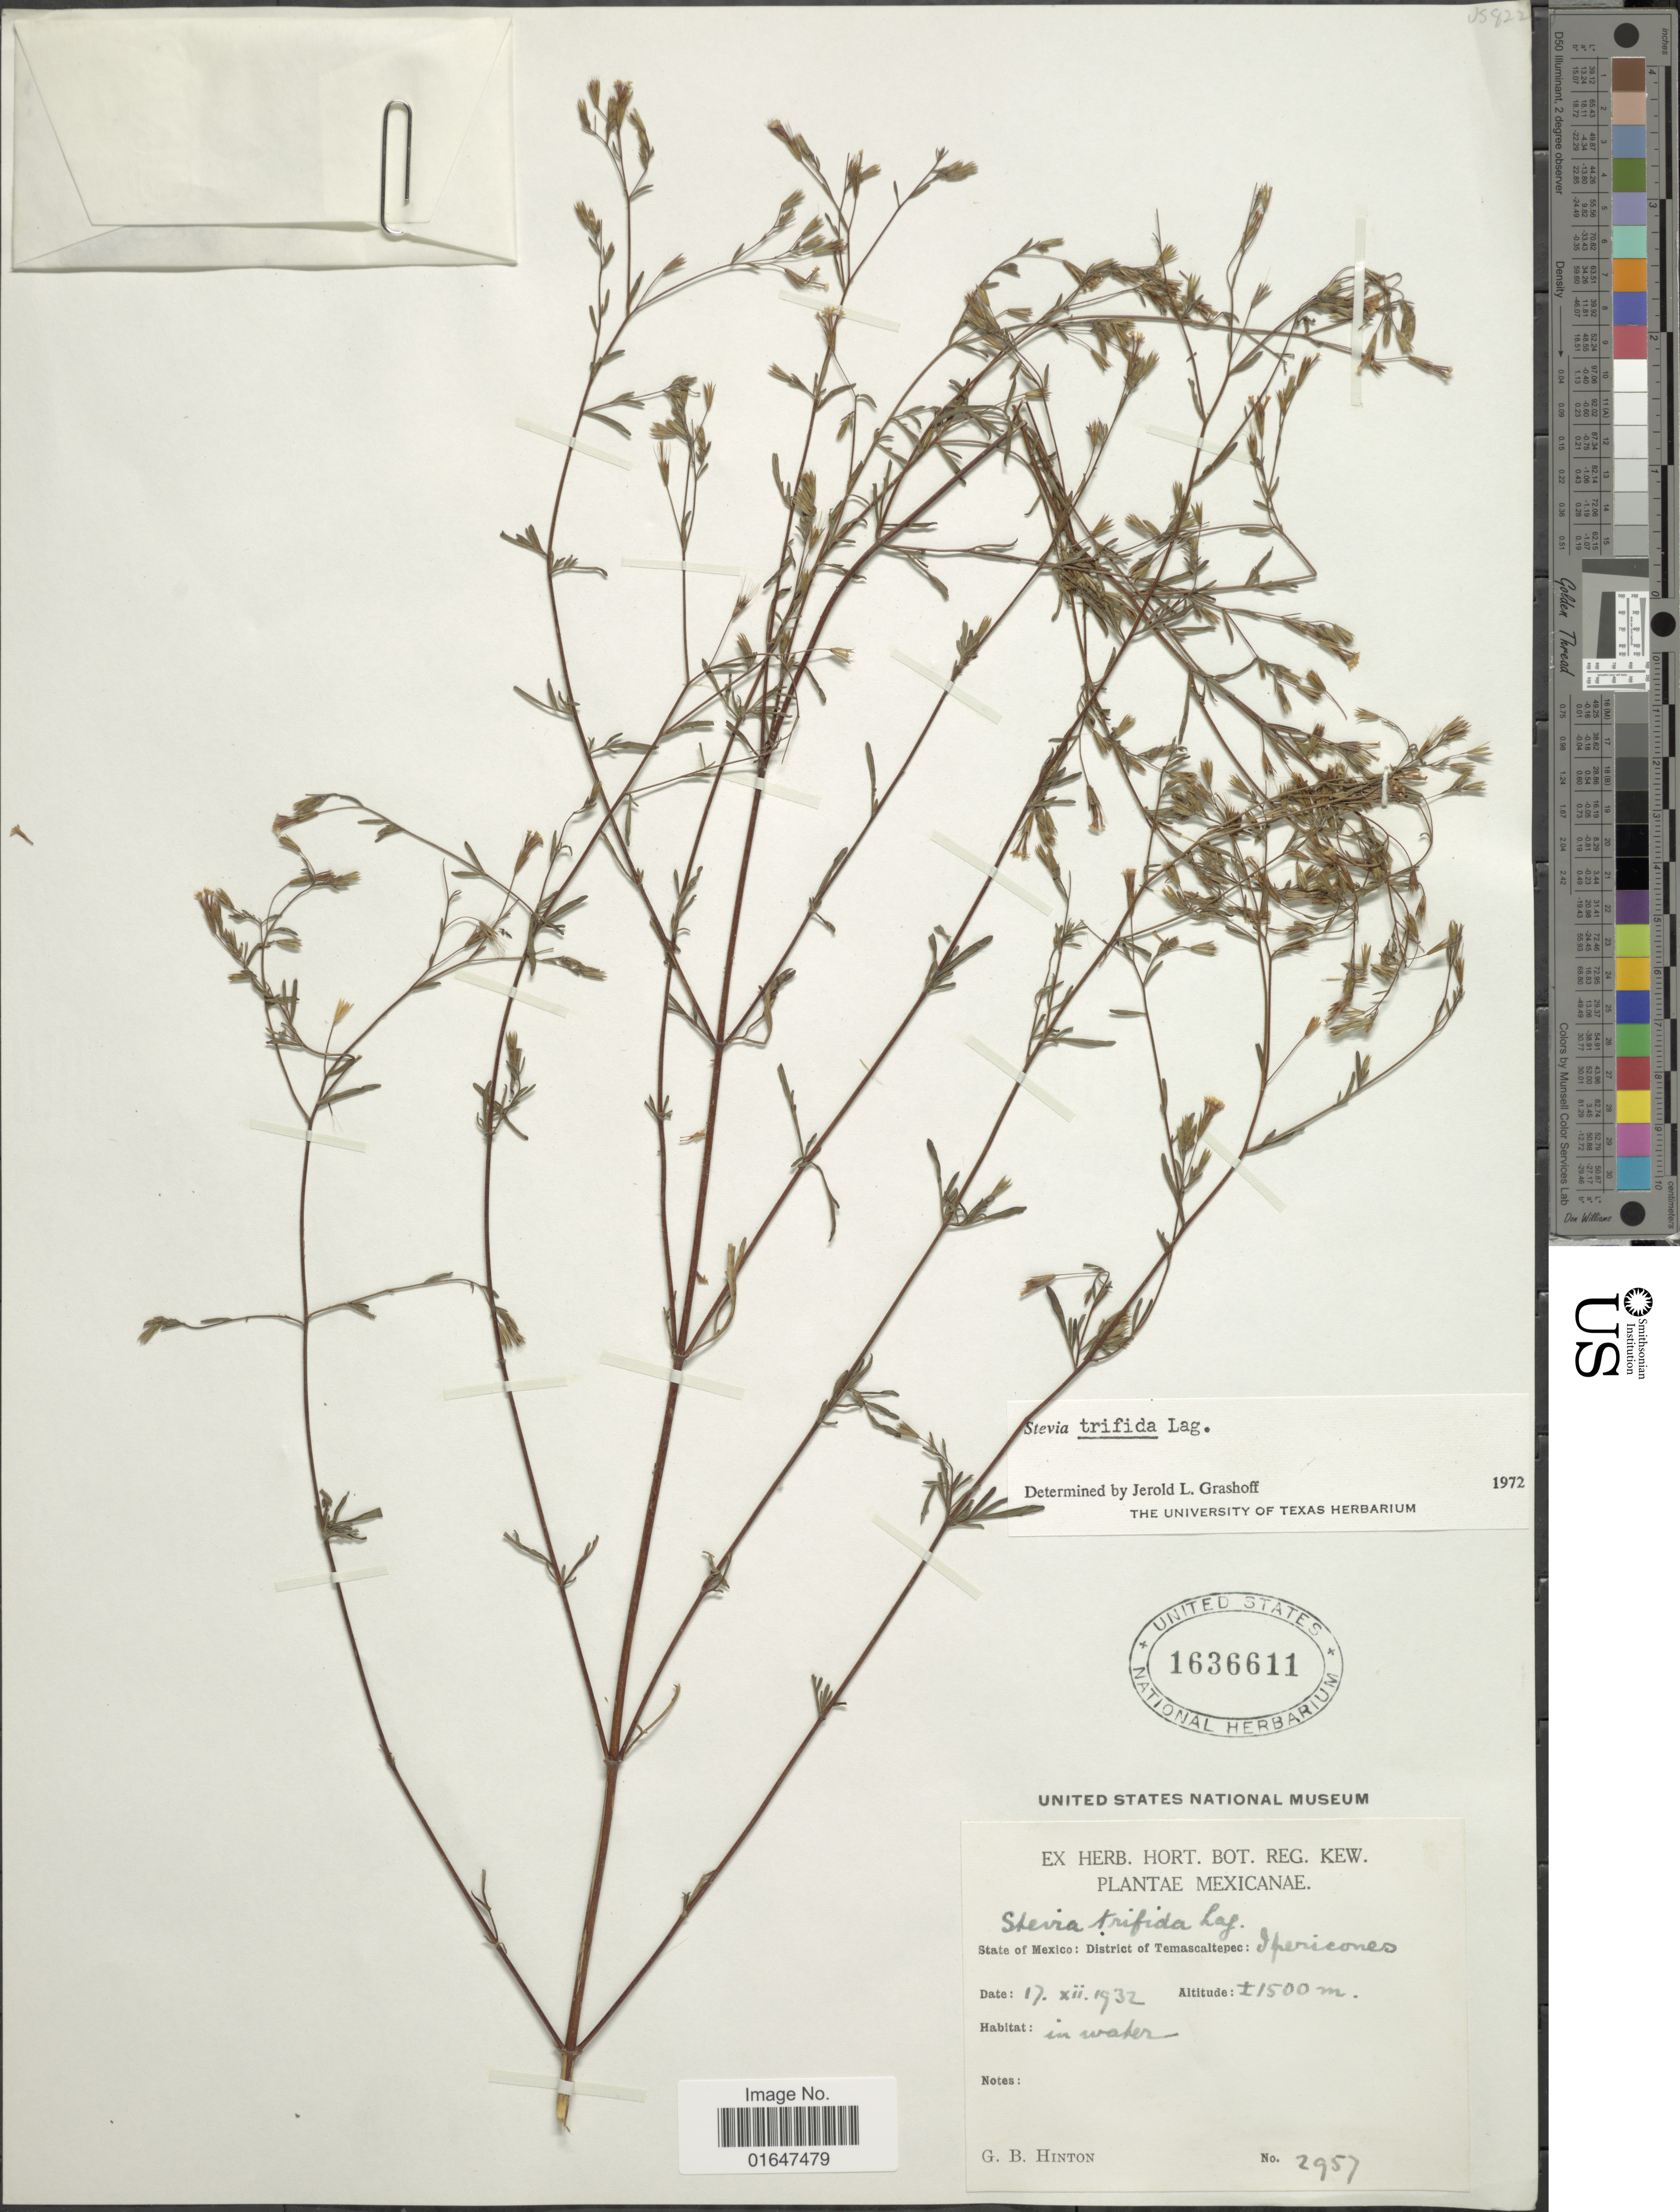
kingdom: Plantae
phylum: Tracheophyta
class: Magnoliopsida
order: Asterales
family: Asteraceae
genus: Stevia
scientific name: Stevia trifida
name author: Lag.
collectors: G. B. Hinton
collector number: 2957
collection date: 1932-12-17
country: Mexico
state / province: México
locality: Mexicanae, District of Temascaltepec, Ipericones [interpreted]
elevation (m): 1500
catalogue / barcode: US 1636611